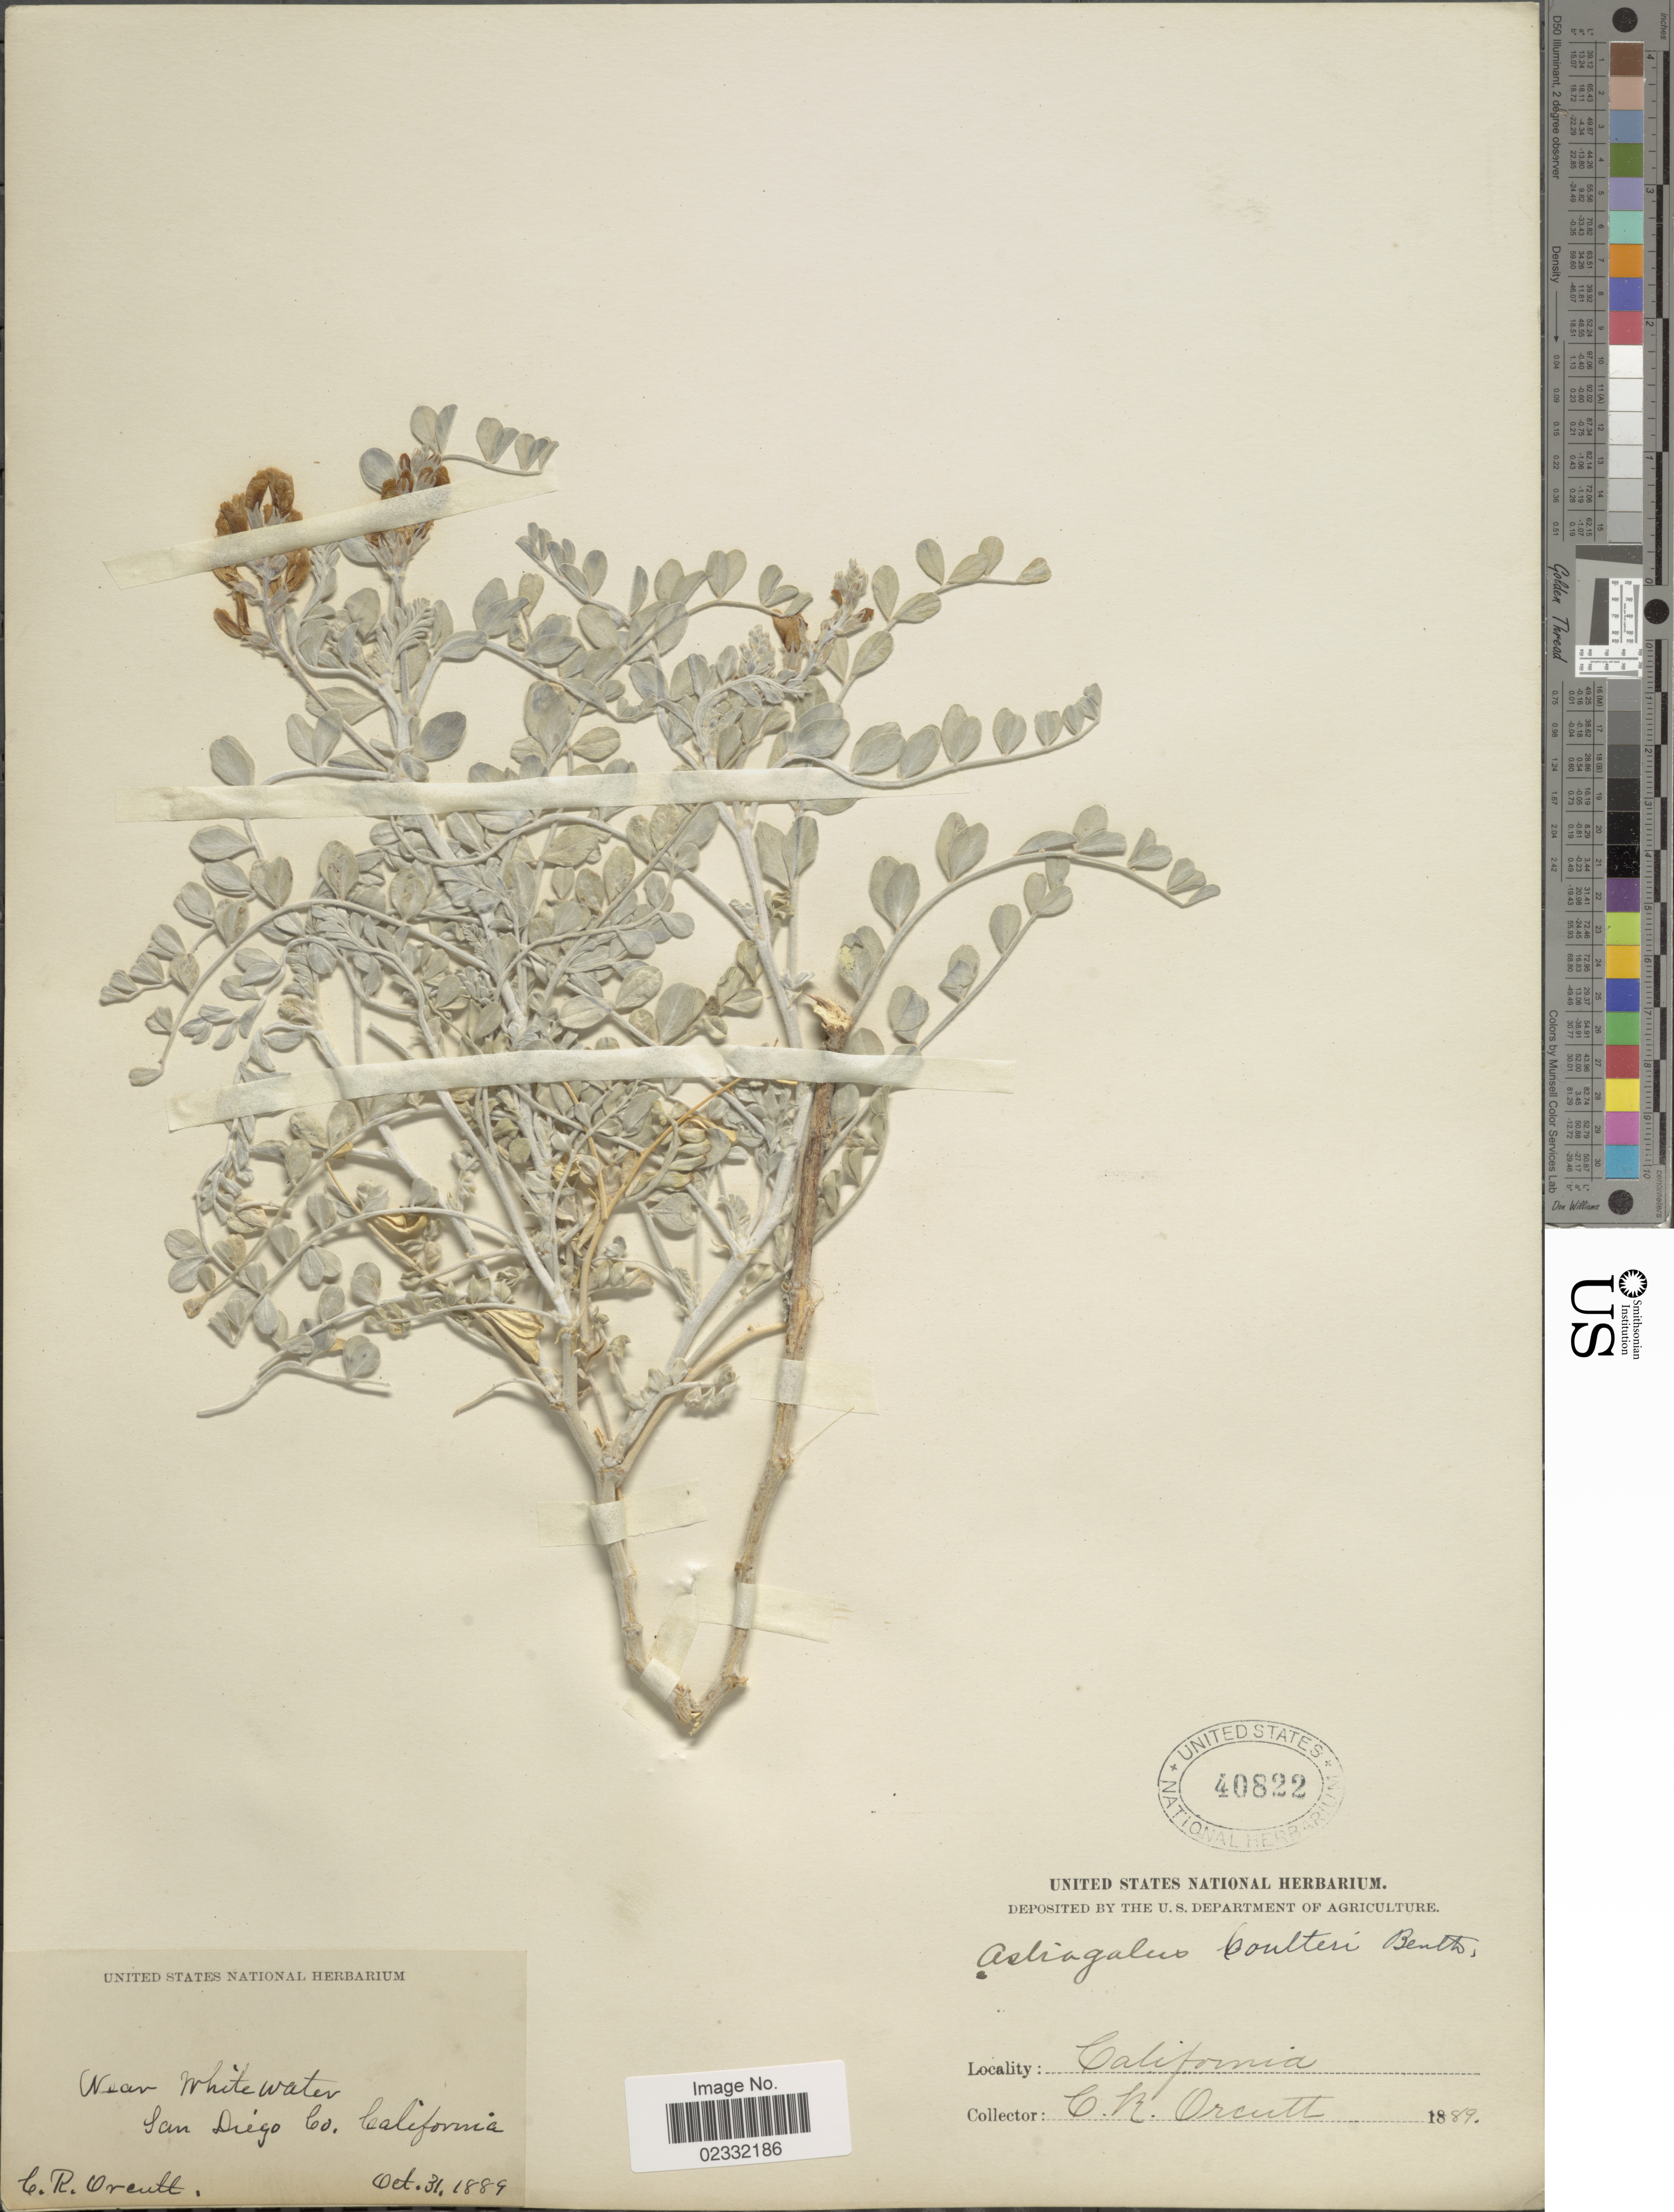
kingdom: Plantae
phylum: Tracheophyta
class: Magnoliopsida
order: Fabales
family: Fabaceae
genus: Astragalus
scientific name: Astragalus lentiginosus var. coulteri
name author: M.E. Jones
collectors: C. R. Orcutt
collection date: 1889-10-31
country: United States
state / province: California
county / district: San Diego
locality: Near White water, San Diego Co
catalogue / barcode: US 40822